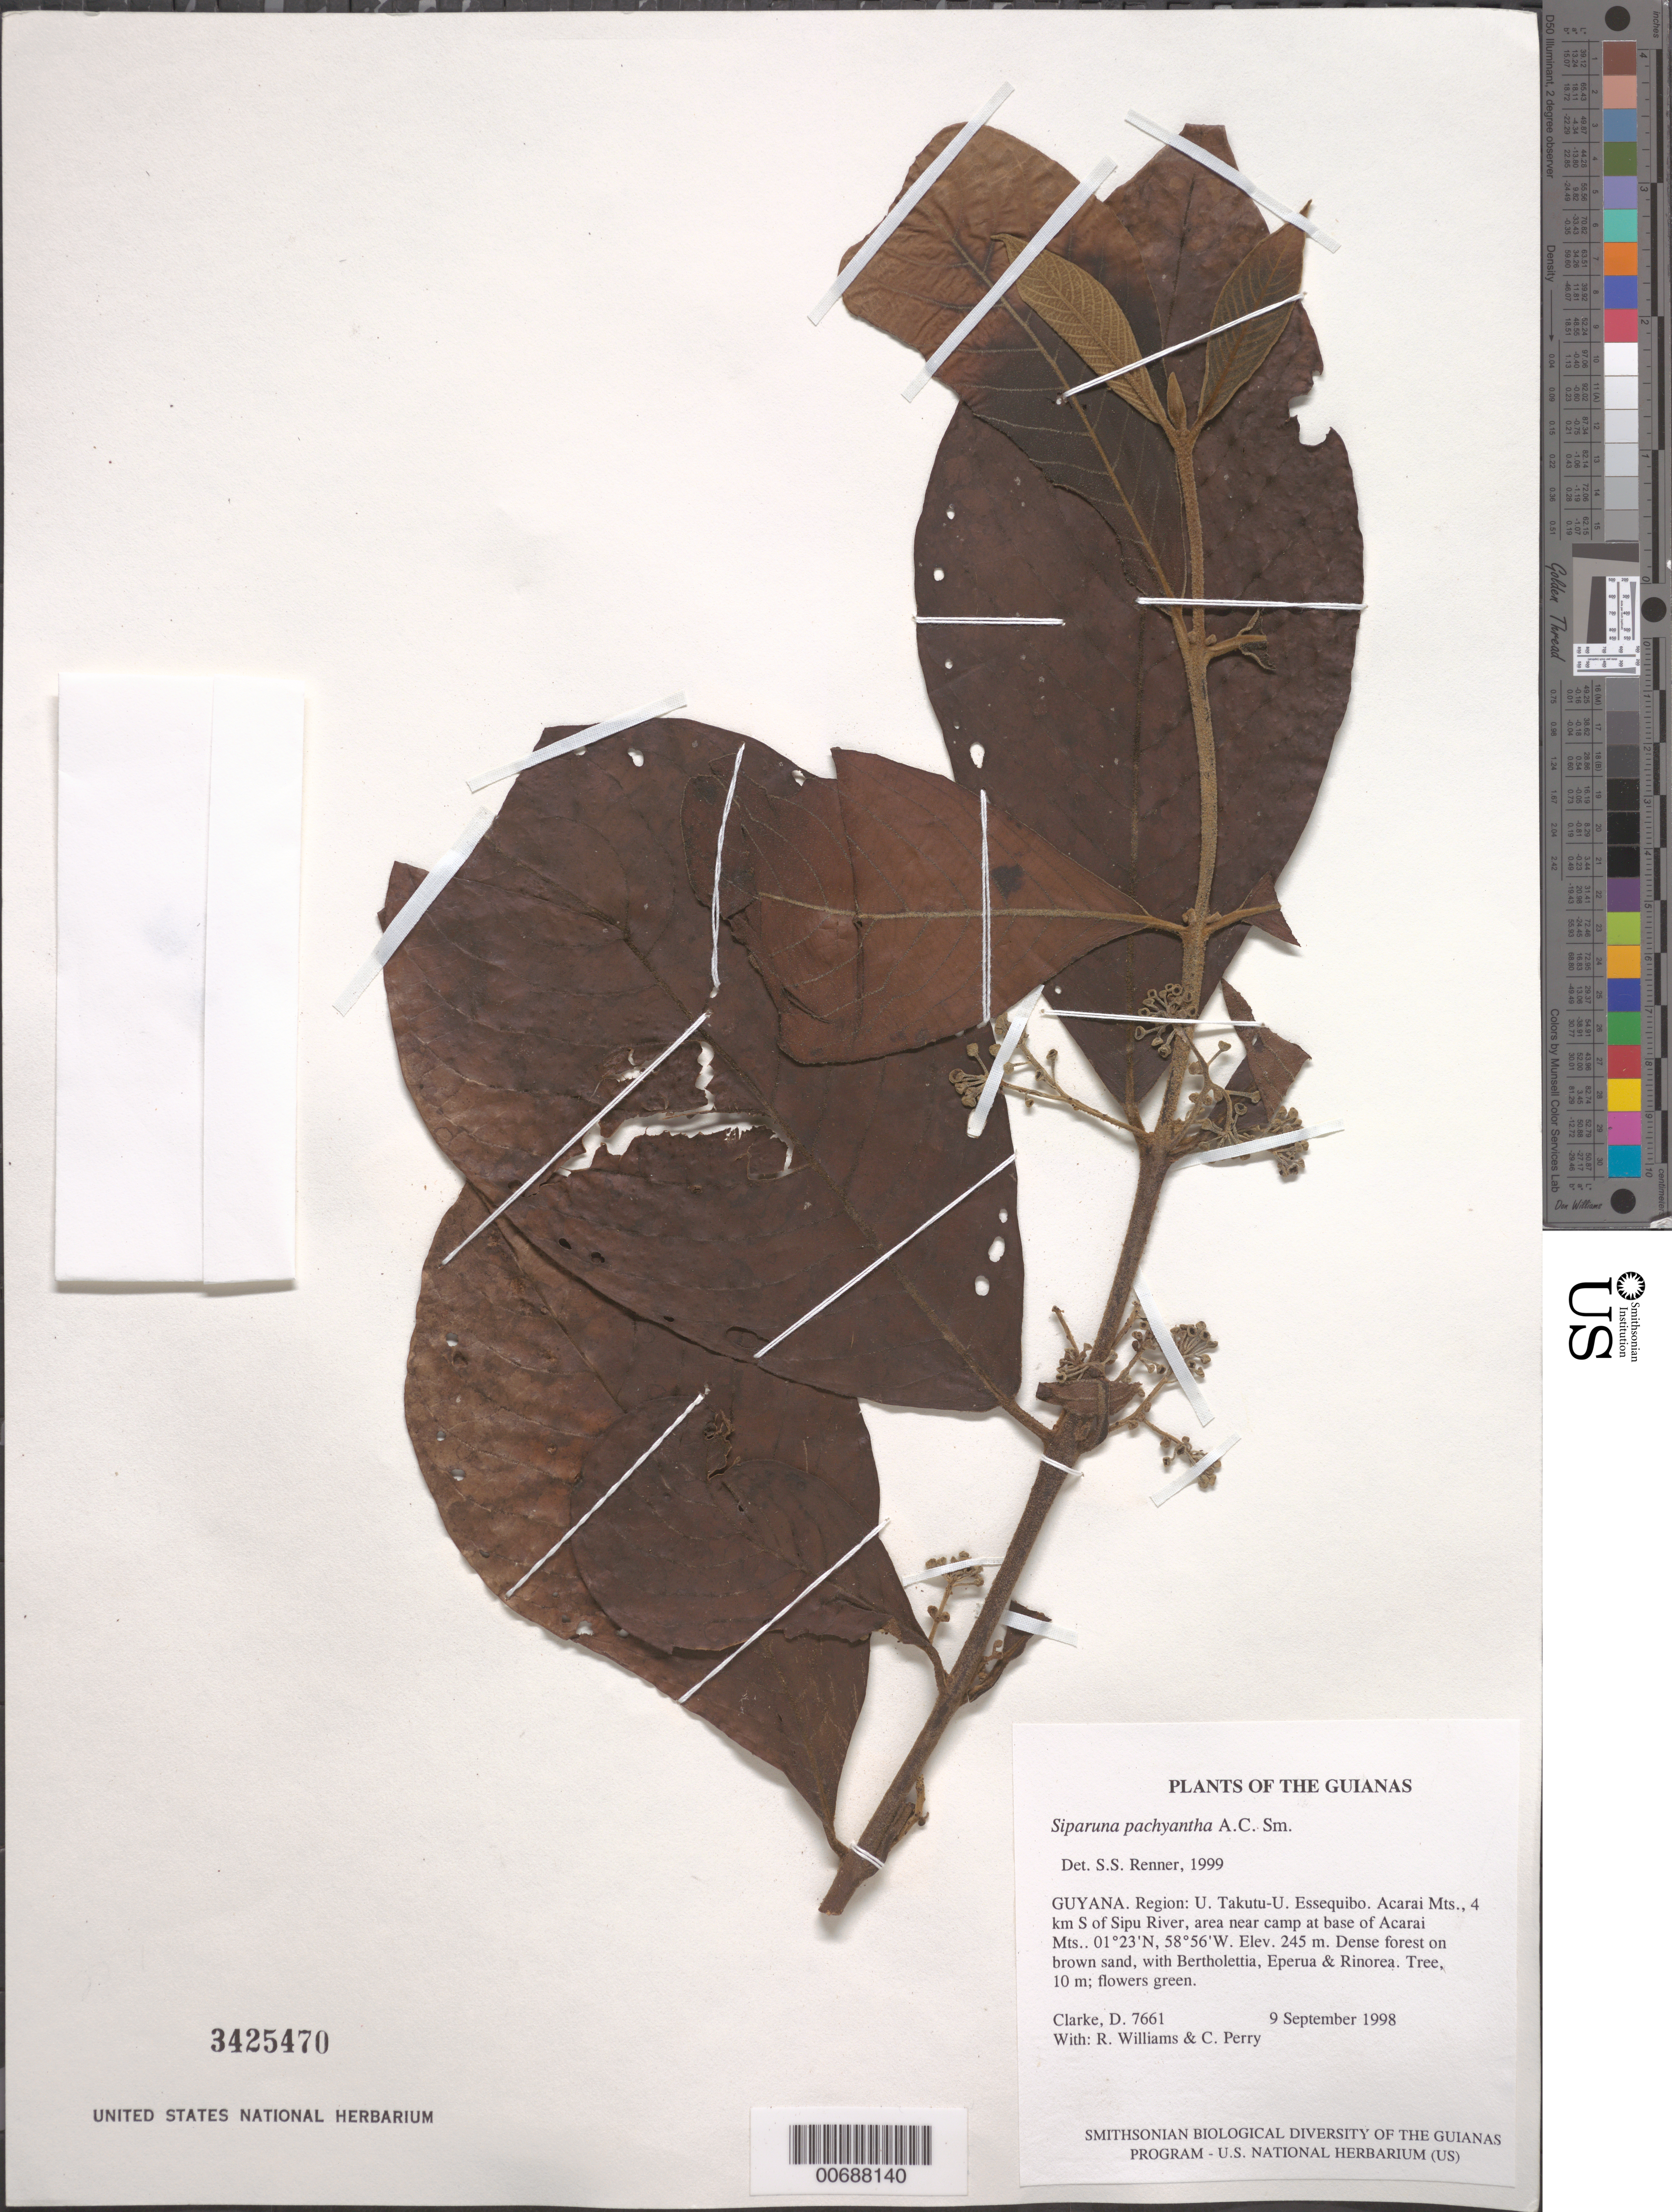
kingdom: Plantae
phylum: Tracheophyta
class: Magnoliopsida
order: Laurales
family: Siparunaceae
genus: Siparuna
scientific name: Siparuna pachyantha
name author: A.C. Sm.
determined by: Renner, S. S.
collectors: H. D. Clarke, R. Williams & C. Perry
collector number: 7661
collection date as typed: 9 September 1998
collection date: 1998-09-09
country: Guyana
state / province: U. Takutu-U. Essequibo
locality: Acarai Mts., 4 km S of Sipu River, area near camp at base of Acarai Mts.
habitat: Dense forest on brown sand, with Bertholettia, Eperua & Rinorea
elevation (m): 245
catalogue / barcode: US 3425470